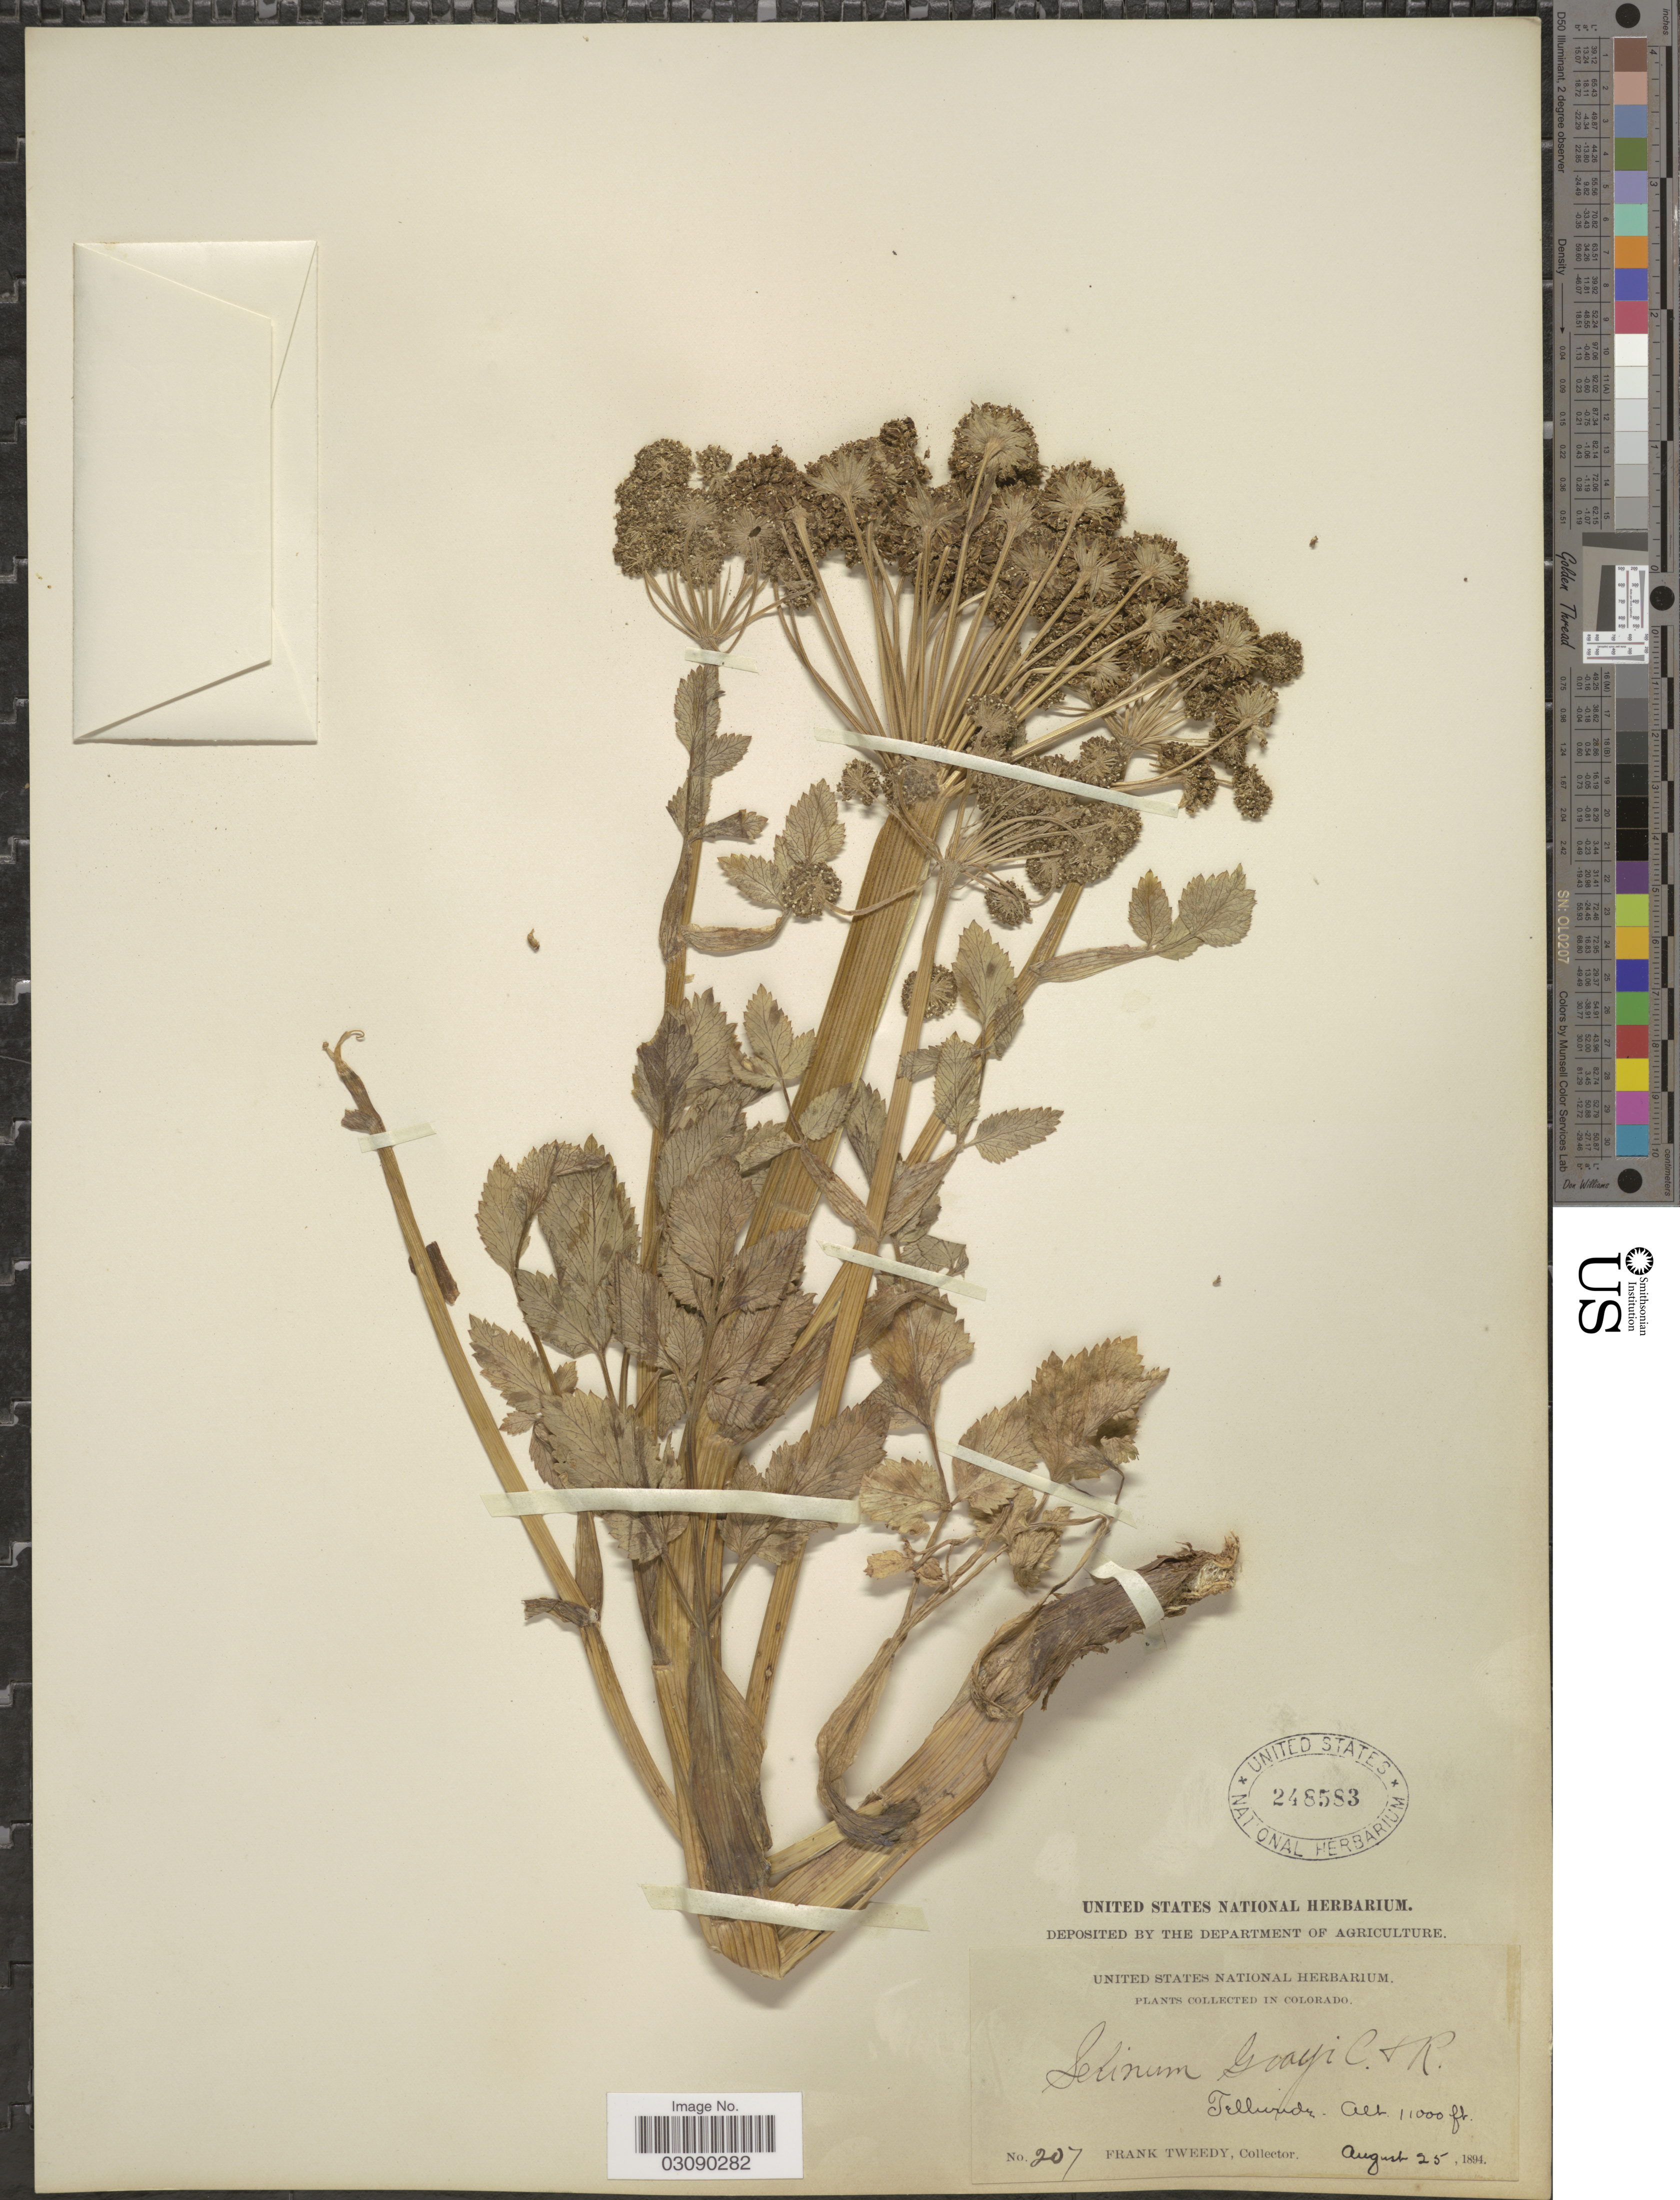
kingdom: Plantae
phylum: Tracheophyta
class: Magnoliopsida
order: Apiales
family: Apiaceae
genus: Angelica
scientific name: Angelica grayi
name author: (J.M. Coult. & Rose) J.M. Coult. & Rose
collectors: F. Tweedy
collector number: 207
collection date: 1894-08-25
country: United States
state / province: Colorado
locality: Telluride.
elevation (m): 3353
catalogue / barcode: US 248583